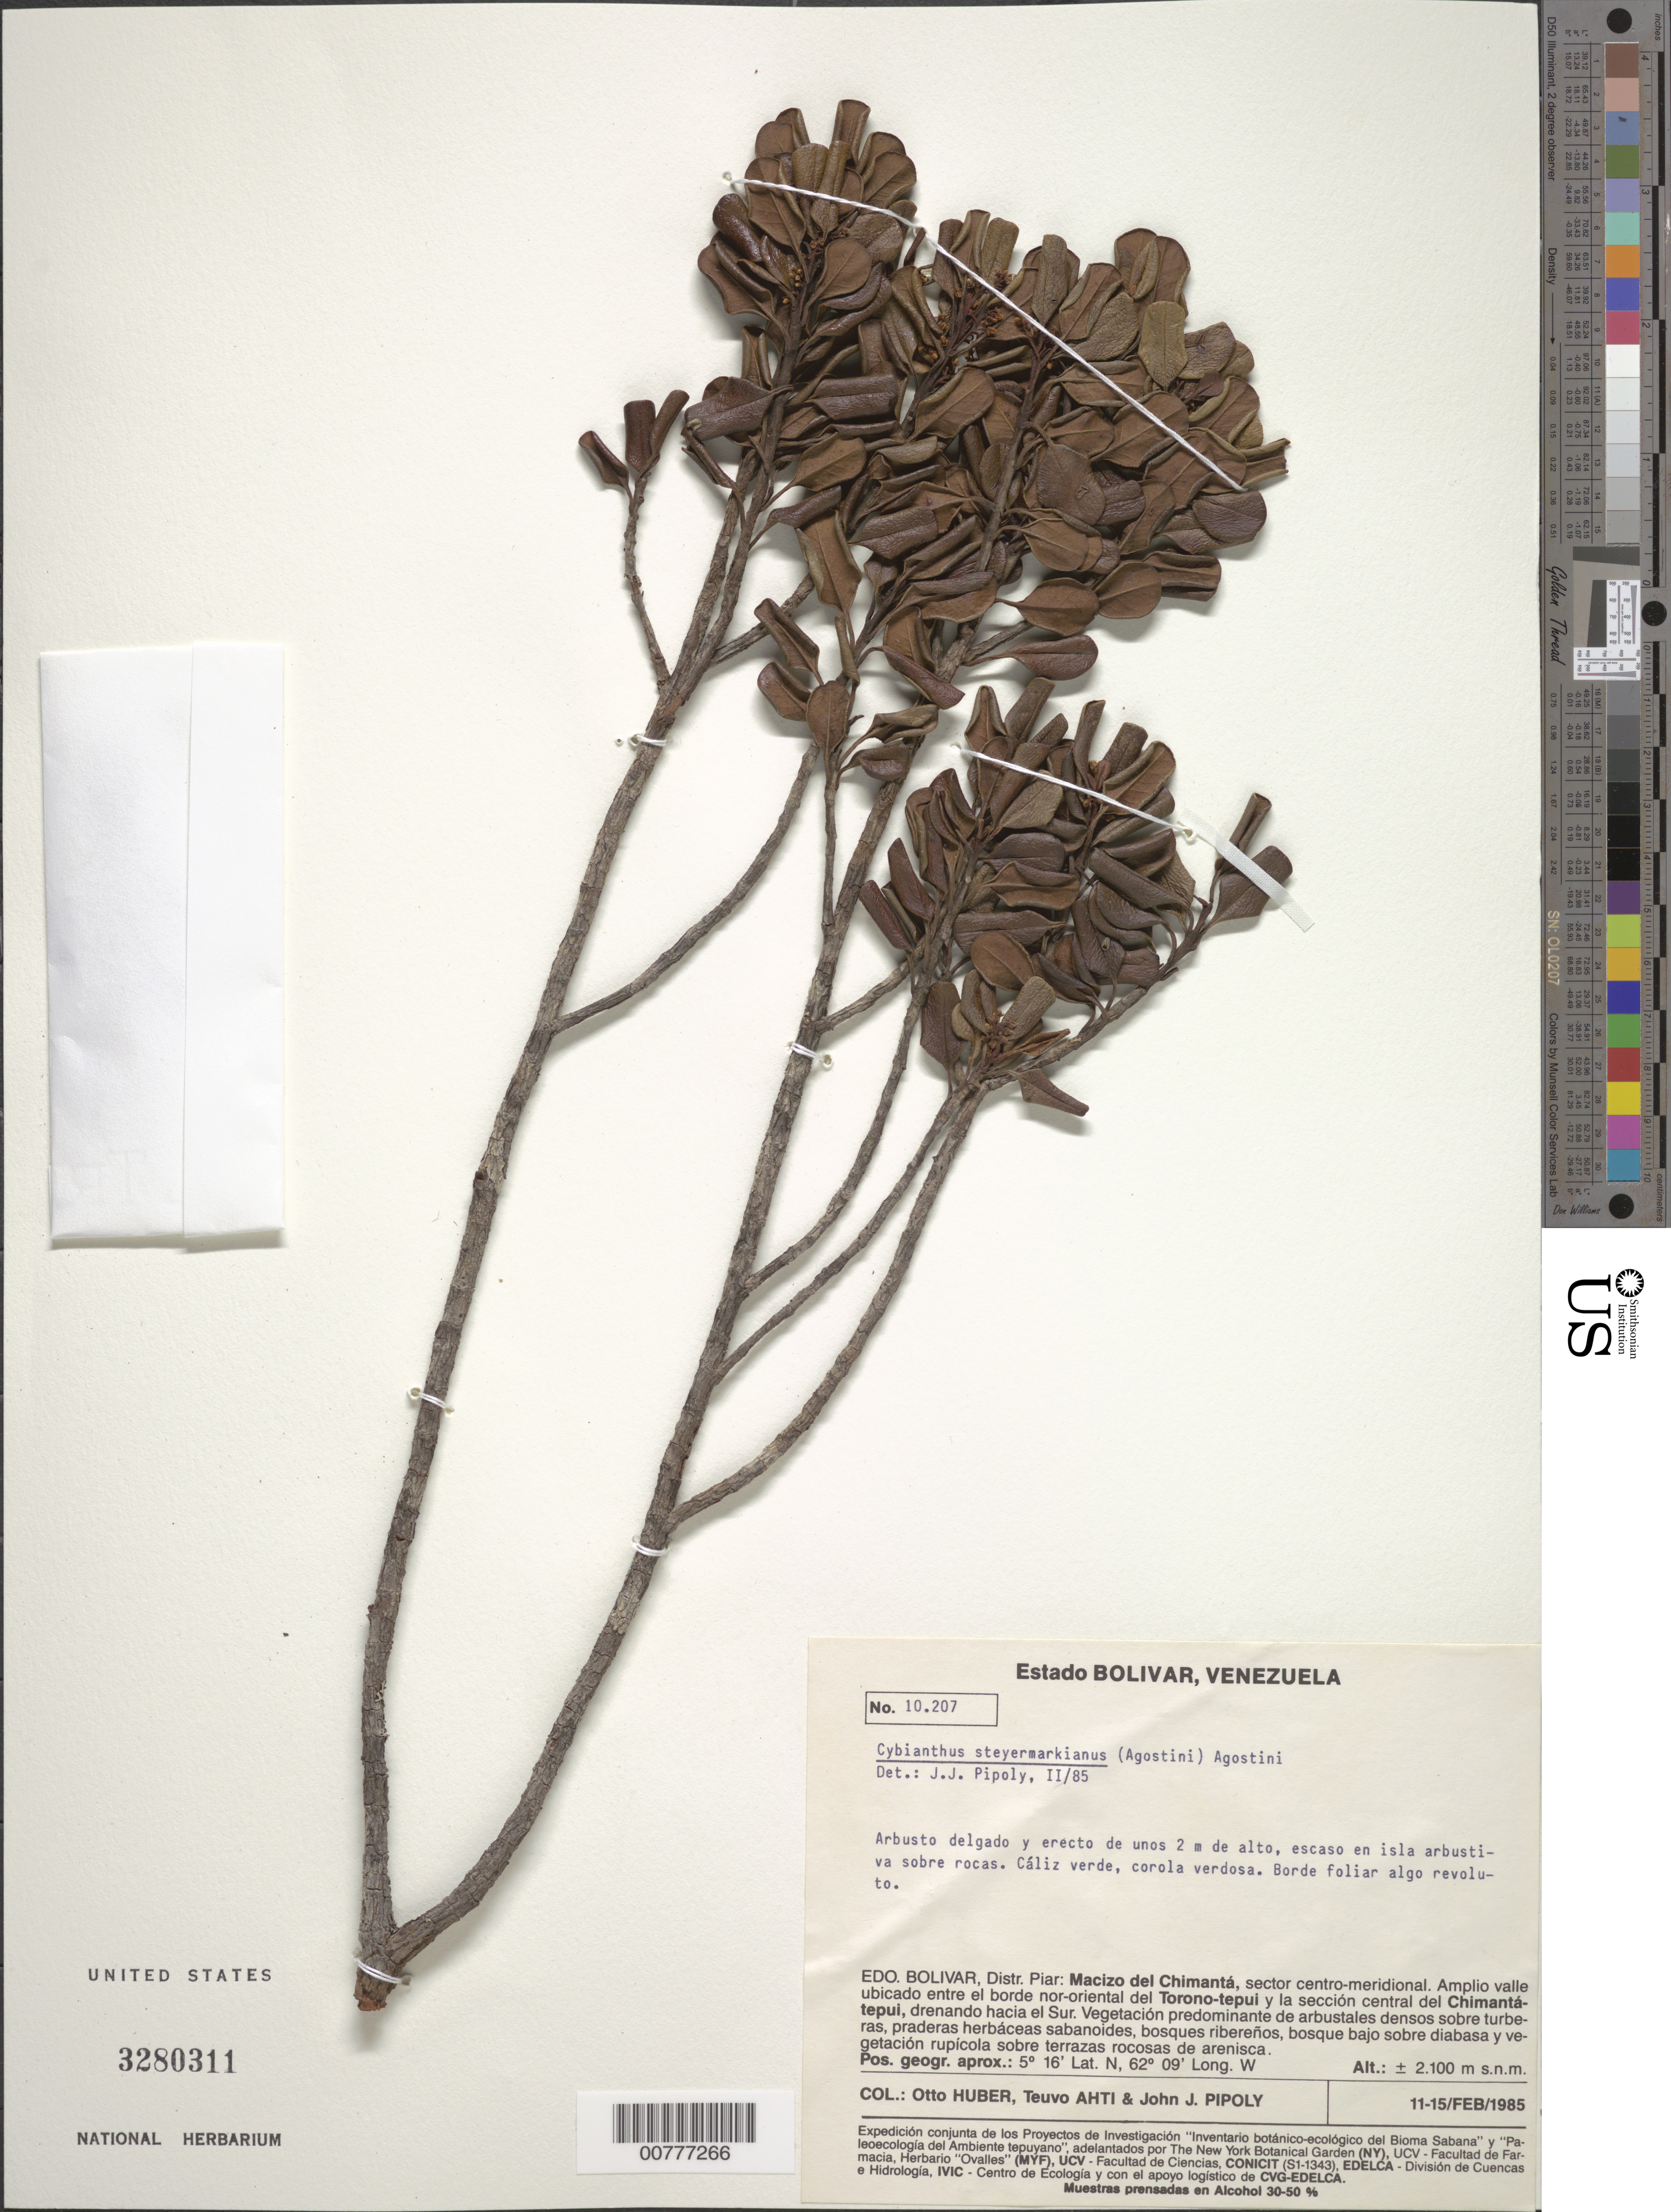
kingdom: Plantae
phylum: Tracheophyta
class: Magnoliopsida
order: Ericales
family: Primulaceae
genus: Cybianthus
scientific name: Cybianthus steyermarkianus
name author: (G. Agostini) G. Agostini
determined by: Pipoly, J. J., III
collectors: O. Huber, T. T. Ahti & O. Huber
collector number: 10207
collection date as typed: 11-Feb-85 to 15-Feb-85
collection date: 1985-02-11/1985-02-15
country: Venezuela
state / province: Bolívar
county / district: Piar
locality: Macizo del Chimantá, sector centro-meridional; amplio valle ubicado entre el borde nor-oriental del Torono-tepuí y la sección central del Chimantá-tepuí, drenando hacia el Sur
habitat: Isla arbustiva sobre rocas. Vegetación predominante de arbustales denso sobre turberas, praderas herbáceas sabanoides, bosques ribereños …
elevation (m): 2100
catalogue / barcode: US 3280311